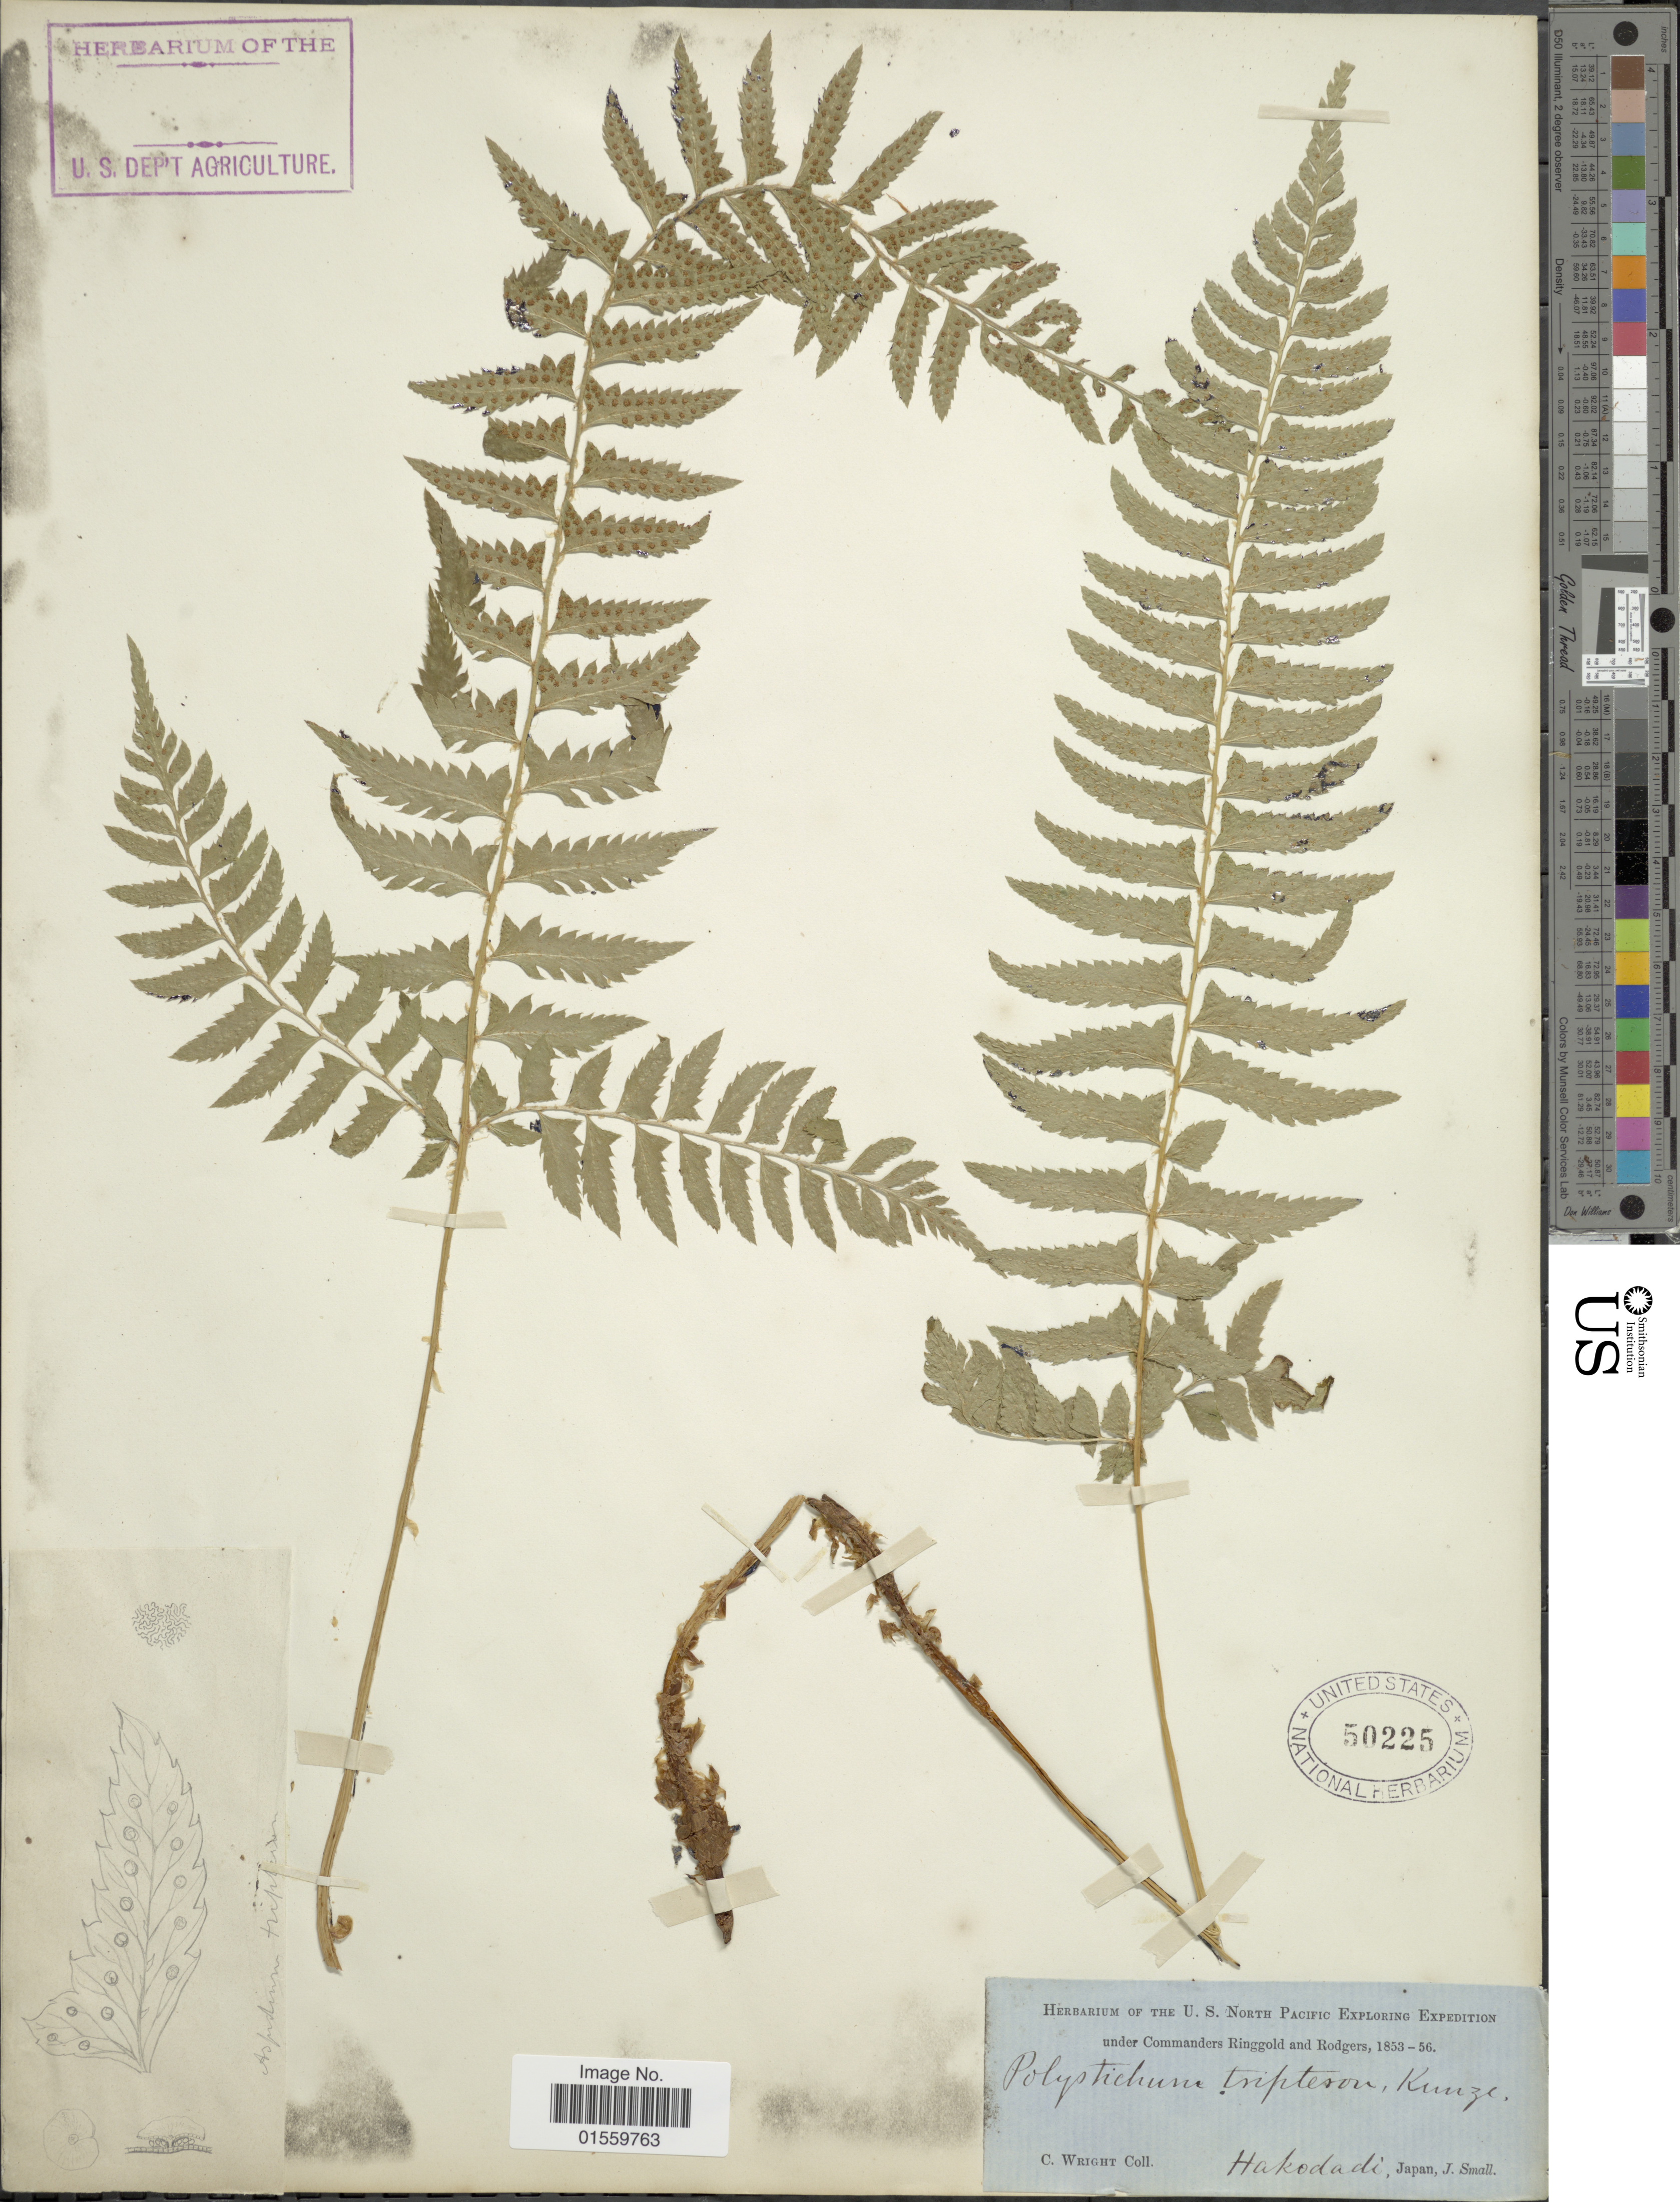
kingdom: Plantae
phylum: Tracheophyta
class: Polypodiopsida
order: Polypodiales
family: Dryopteridaceae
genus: Polystichum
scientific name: Polystichum tripteron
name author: (Kunze) C. Presl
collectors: C. Wright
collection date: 1853/1856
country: Japan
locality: Hakodadi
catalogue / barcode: US 50225